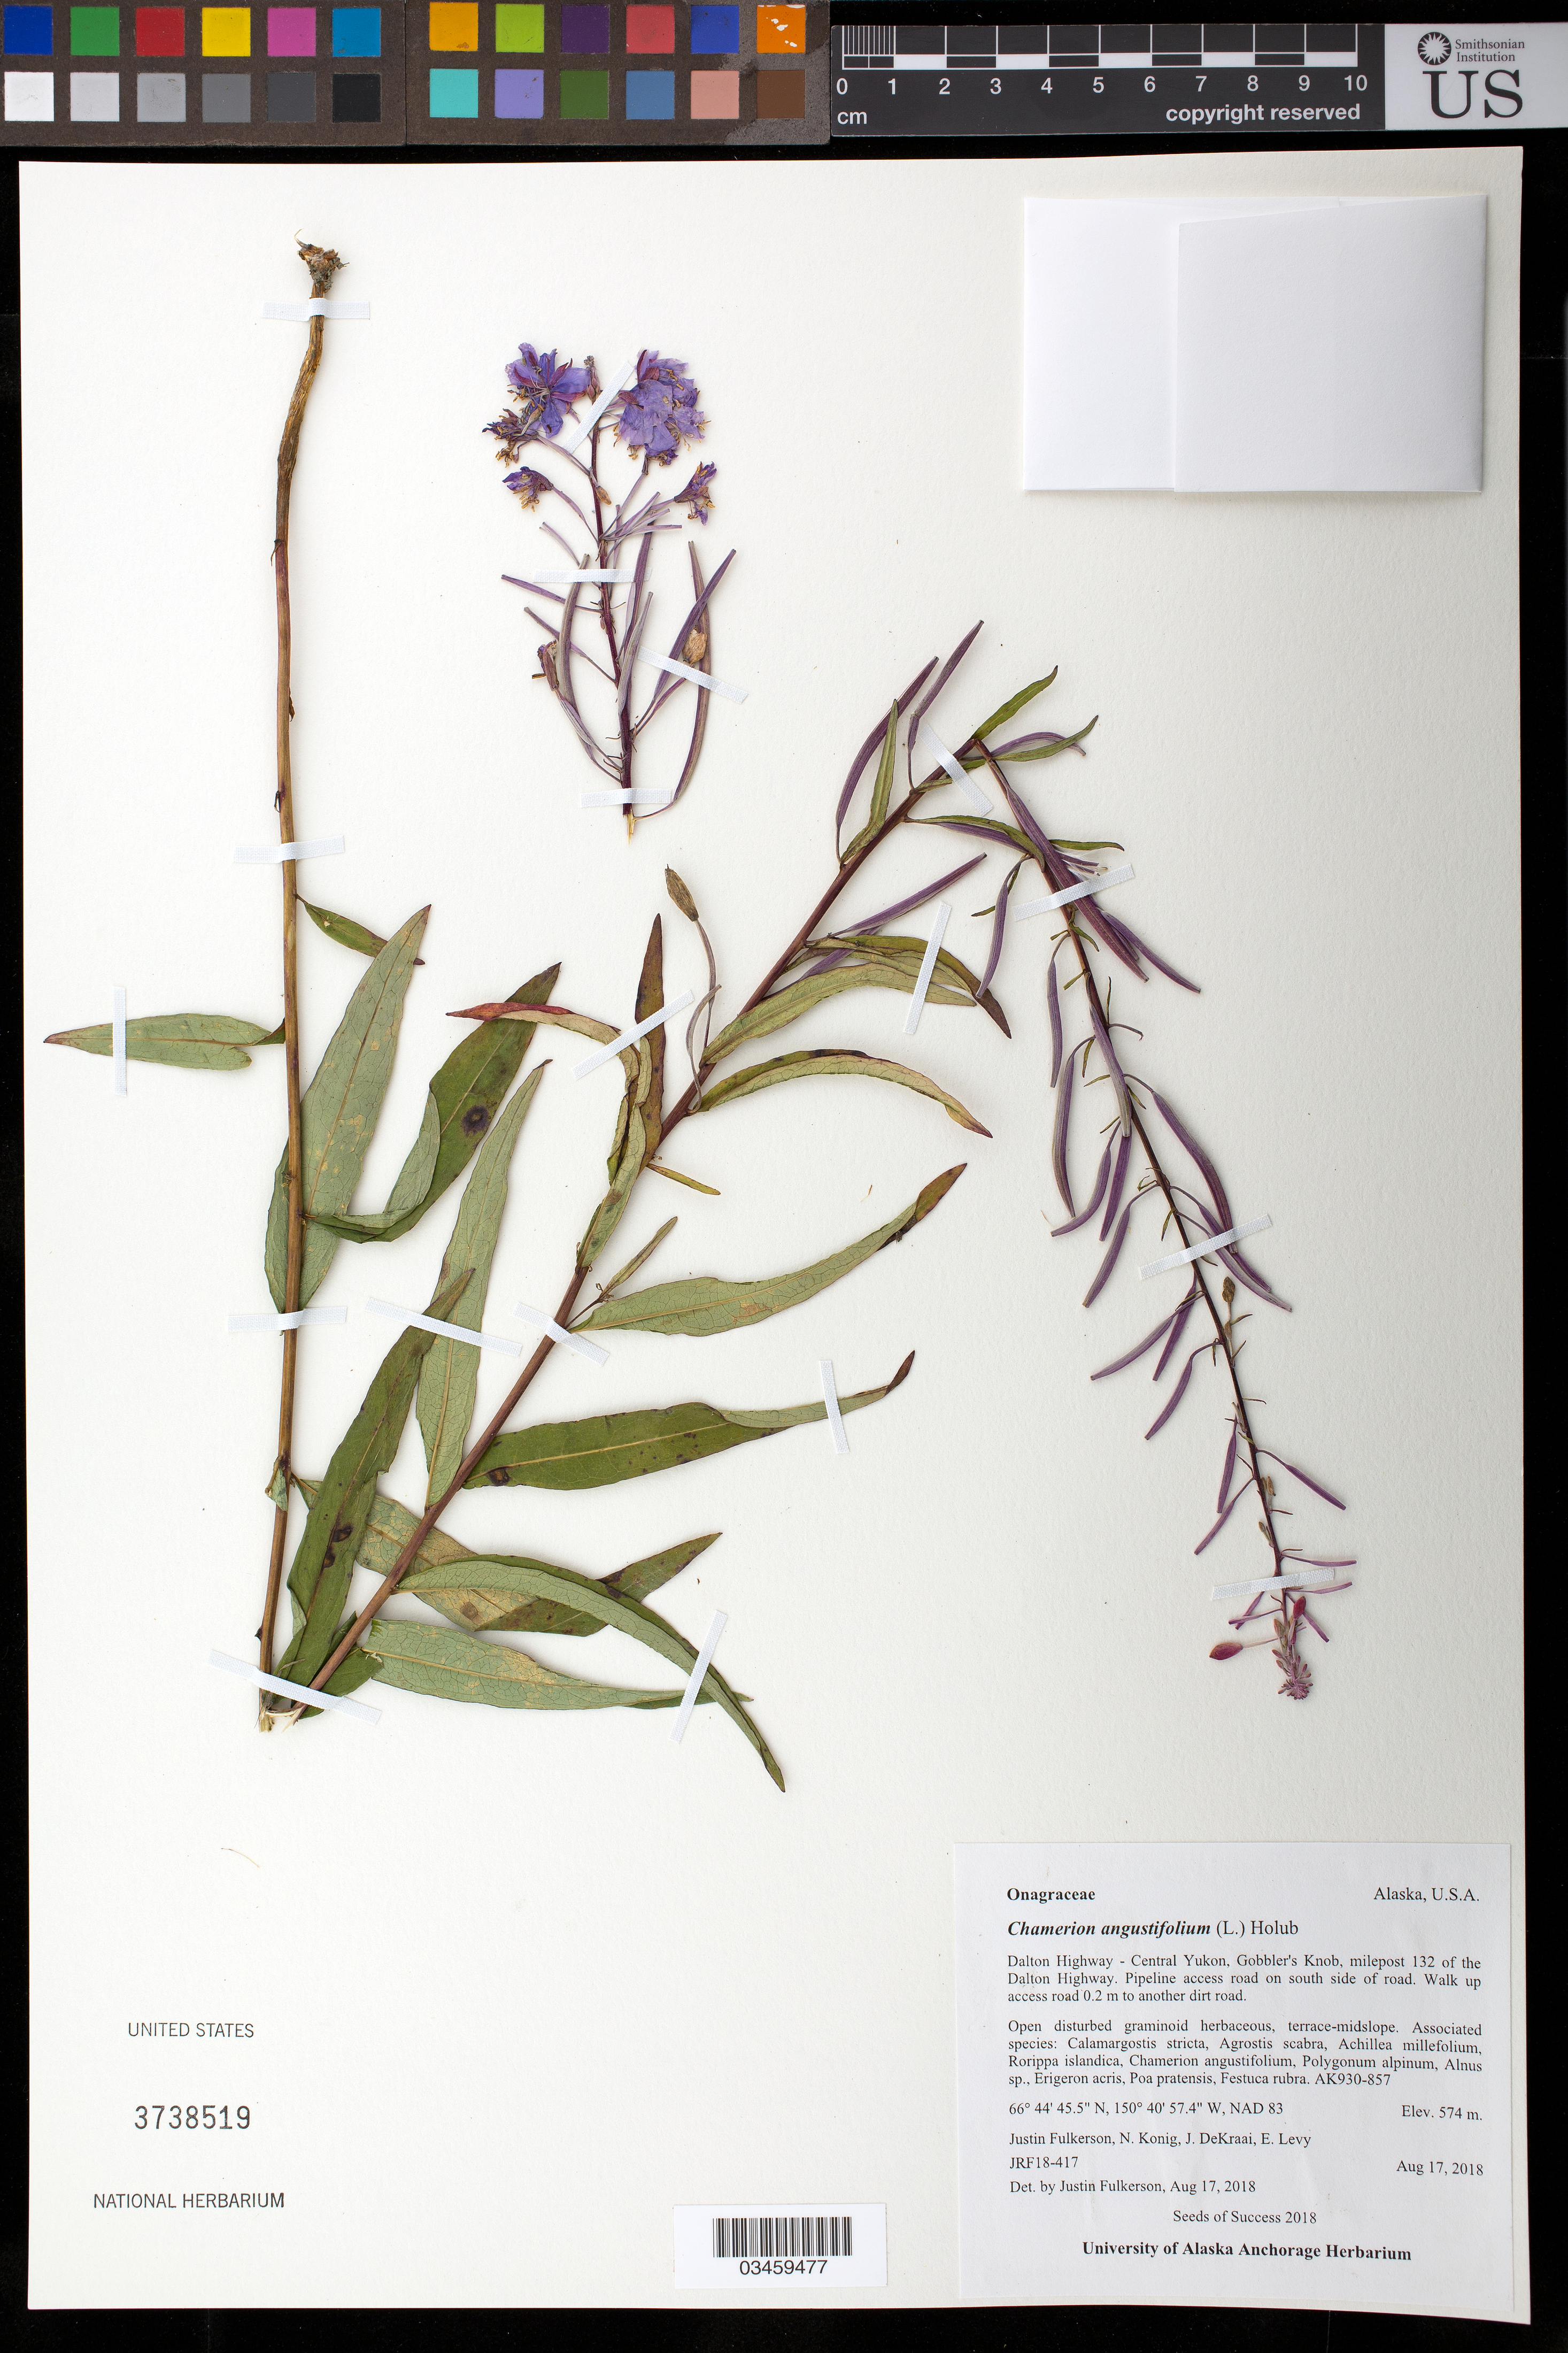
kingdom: Plantae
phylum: Tracheophyta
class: Magnoliopsida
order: Myrtales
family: Onagraceae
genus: Chamerion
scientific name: Chamerion angustifolium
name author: (L.) Holub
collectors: J. Fulkerson, N. Konig, E. Levy & J. Dekraai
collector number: JRF18-417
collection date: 2018-08-17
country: United States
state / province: Alaska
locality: Dalton Hwy- Central Yukon, Gobbler's Knob, milepost 132 of the Dalton Hwy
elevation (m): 574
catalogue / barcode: US 3738519